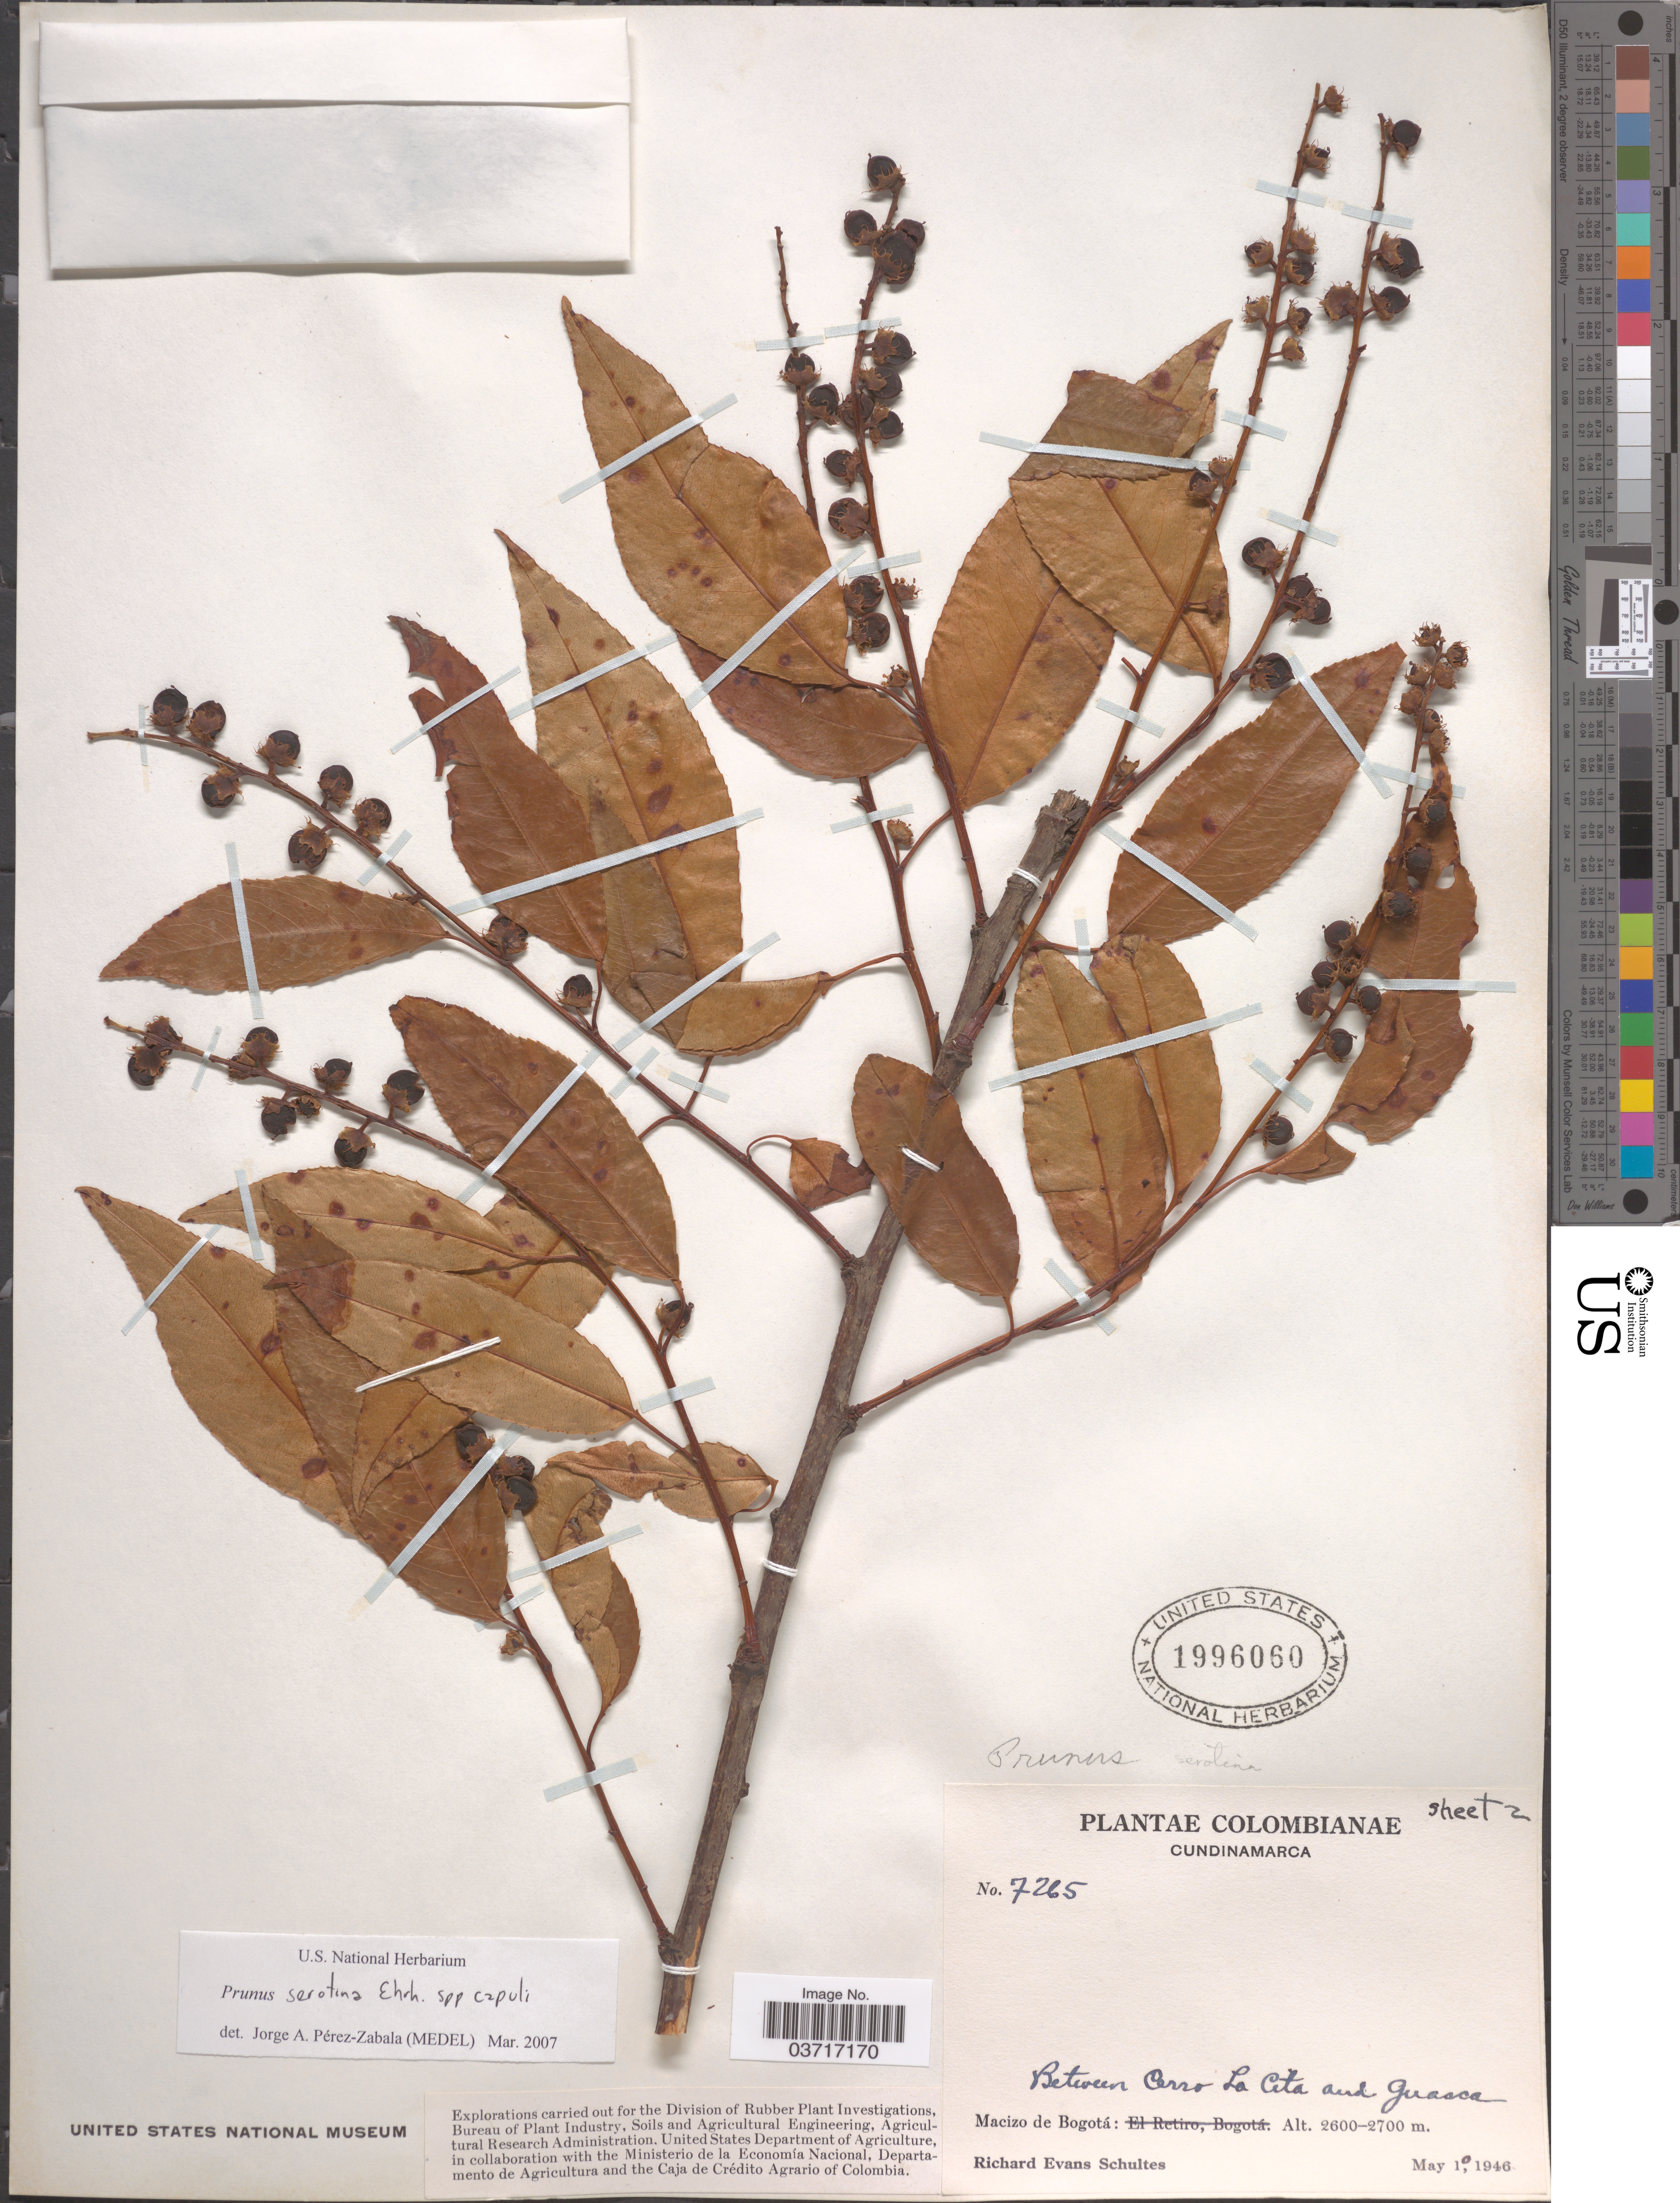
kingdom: Plantae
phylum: Tracheophyta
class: Magnoliopsida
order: Rosales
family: Rosaceae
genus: Prunus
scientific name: Prunus serotina subsp. capuli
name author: (Cav. ex Spreng.) McVaugh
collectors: R. E. Schultes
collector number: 7265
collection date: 1946-05-10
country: Colombia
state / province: Cundinamarca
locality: Between Cerro La Cita and Guasca. Macizo de Bogotá.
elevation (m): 2600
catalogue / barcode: US 1996060